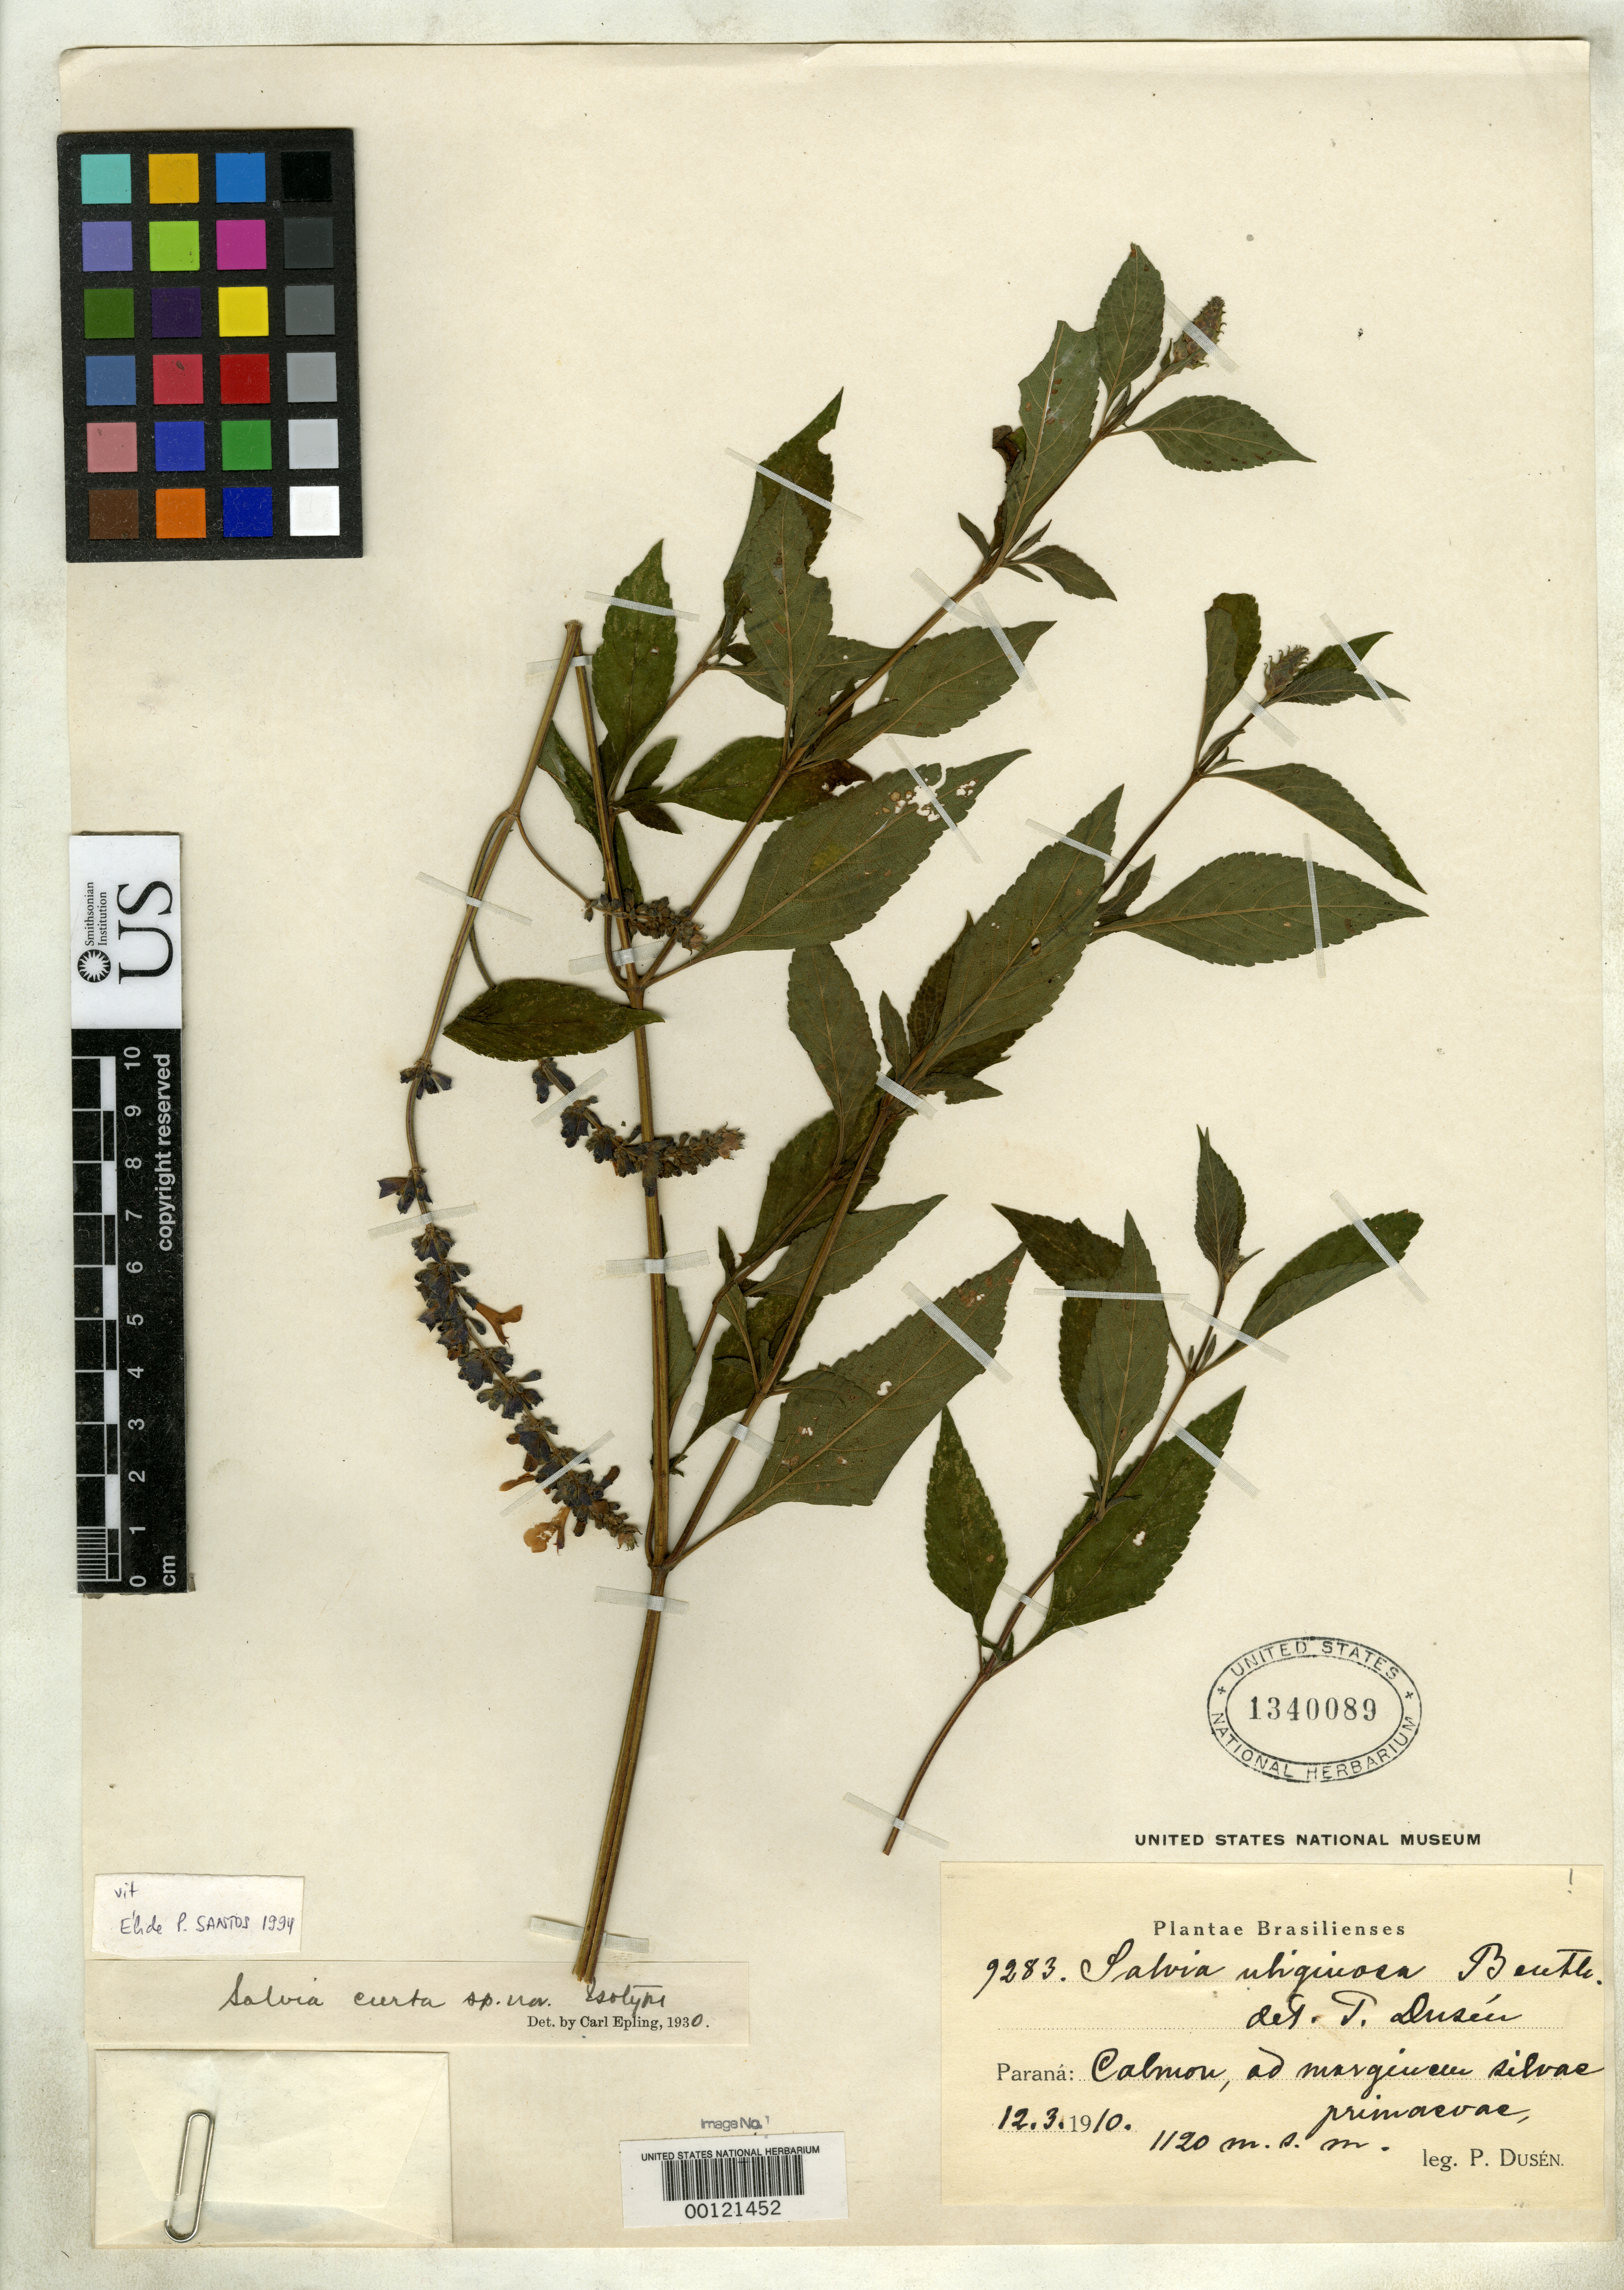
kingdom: Plantae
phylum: Tracheophyta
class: Magnoliopsida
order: Lamiales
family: Lamiaceae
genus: Salvia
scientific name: Salvia curta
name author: Epling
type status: Isotype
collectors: P. Dusén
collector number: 9283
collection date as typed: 12 Mar 1910 or 03 Dec 1910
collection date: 1910-03-12 or 1910-12-03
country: Brazil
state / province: Paraná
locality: Calmom.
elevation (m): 1120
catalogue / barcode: US 1340089